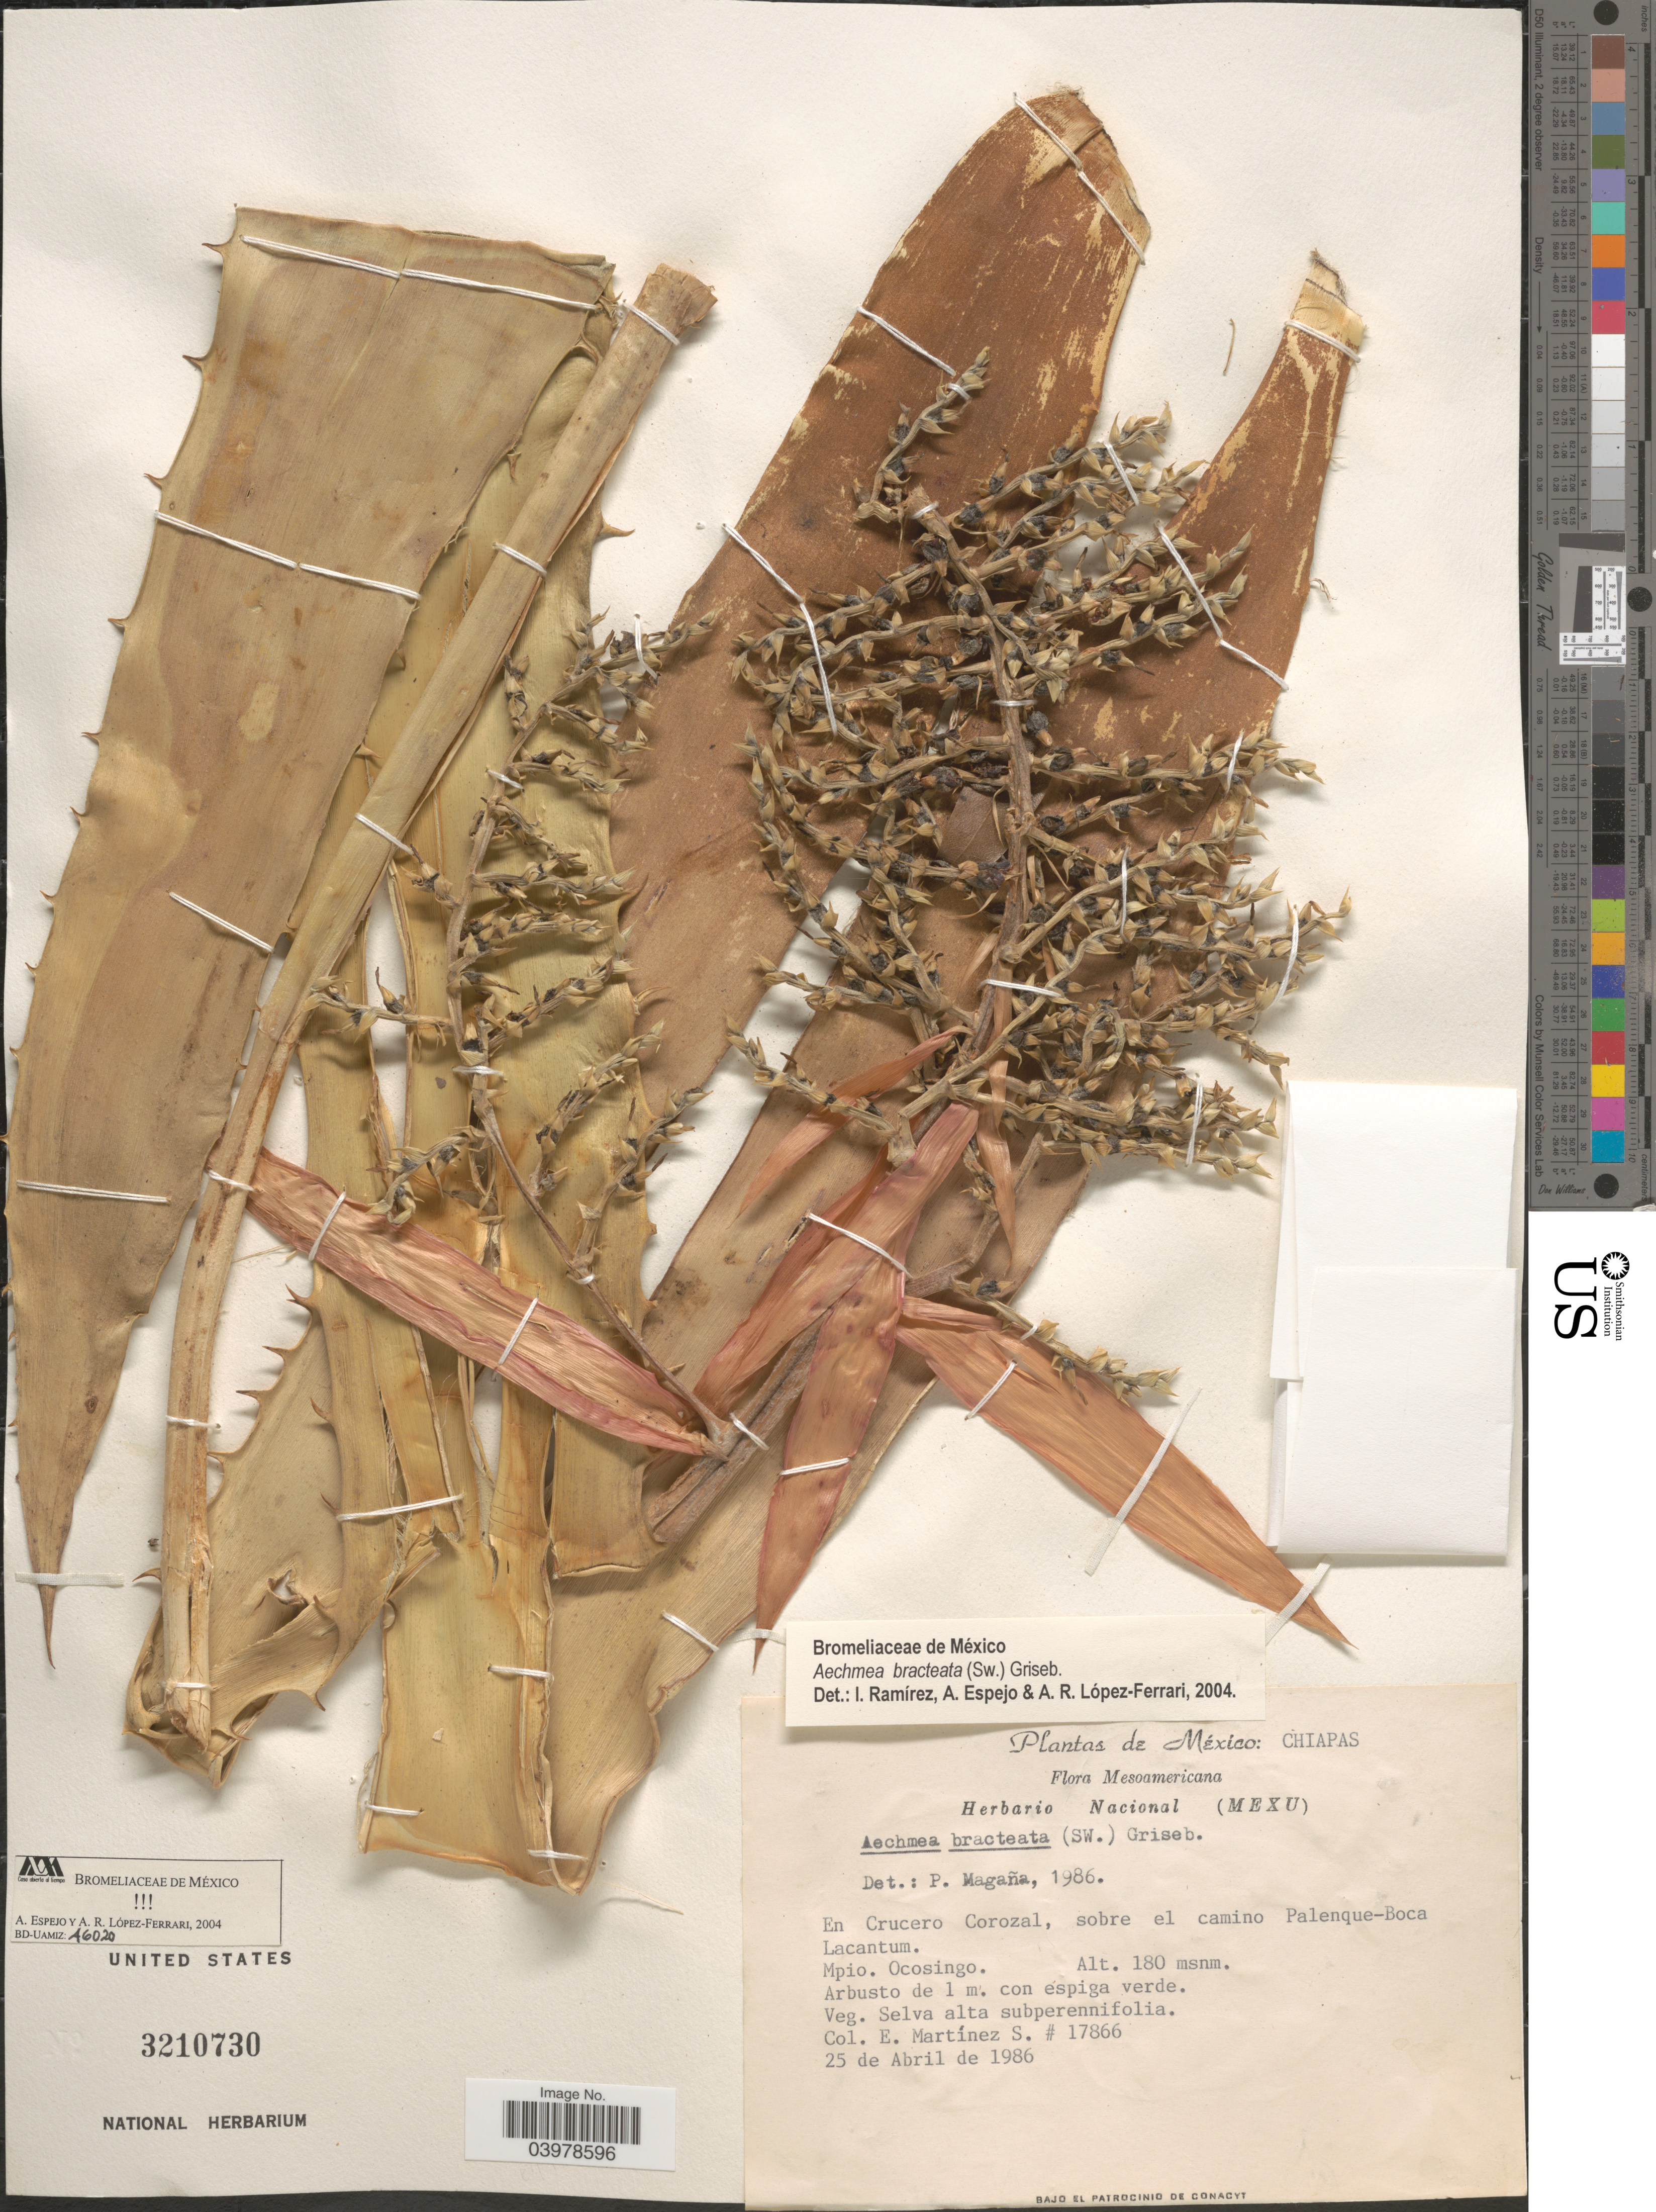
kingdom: Plantae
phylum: Tracheophyta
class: Liliopsida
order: Poales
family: Bromeliaceae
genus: Aechmea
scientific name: Aechmea bracteata var. bracteata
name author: (Sw.) Griseb.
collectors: E. M. Martínez S.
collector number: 17866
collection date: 1986-04-25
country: Mexico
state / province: Chiapas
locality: En Crucero Corozal, sobre el camino Palenque-Boca Lacantum. Mpio. Ocosingo.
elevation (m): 180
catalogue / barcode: US 3210730